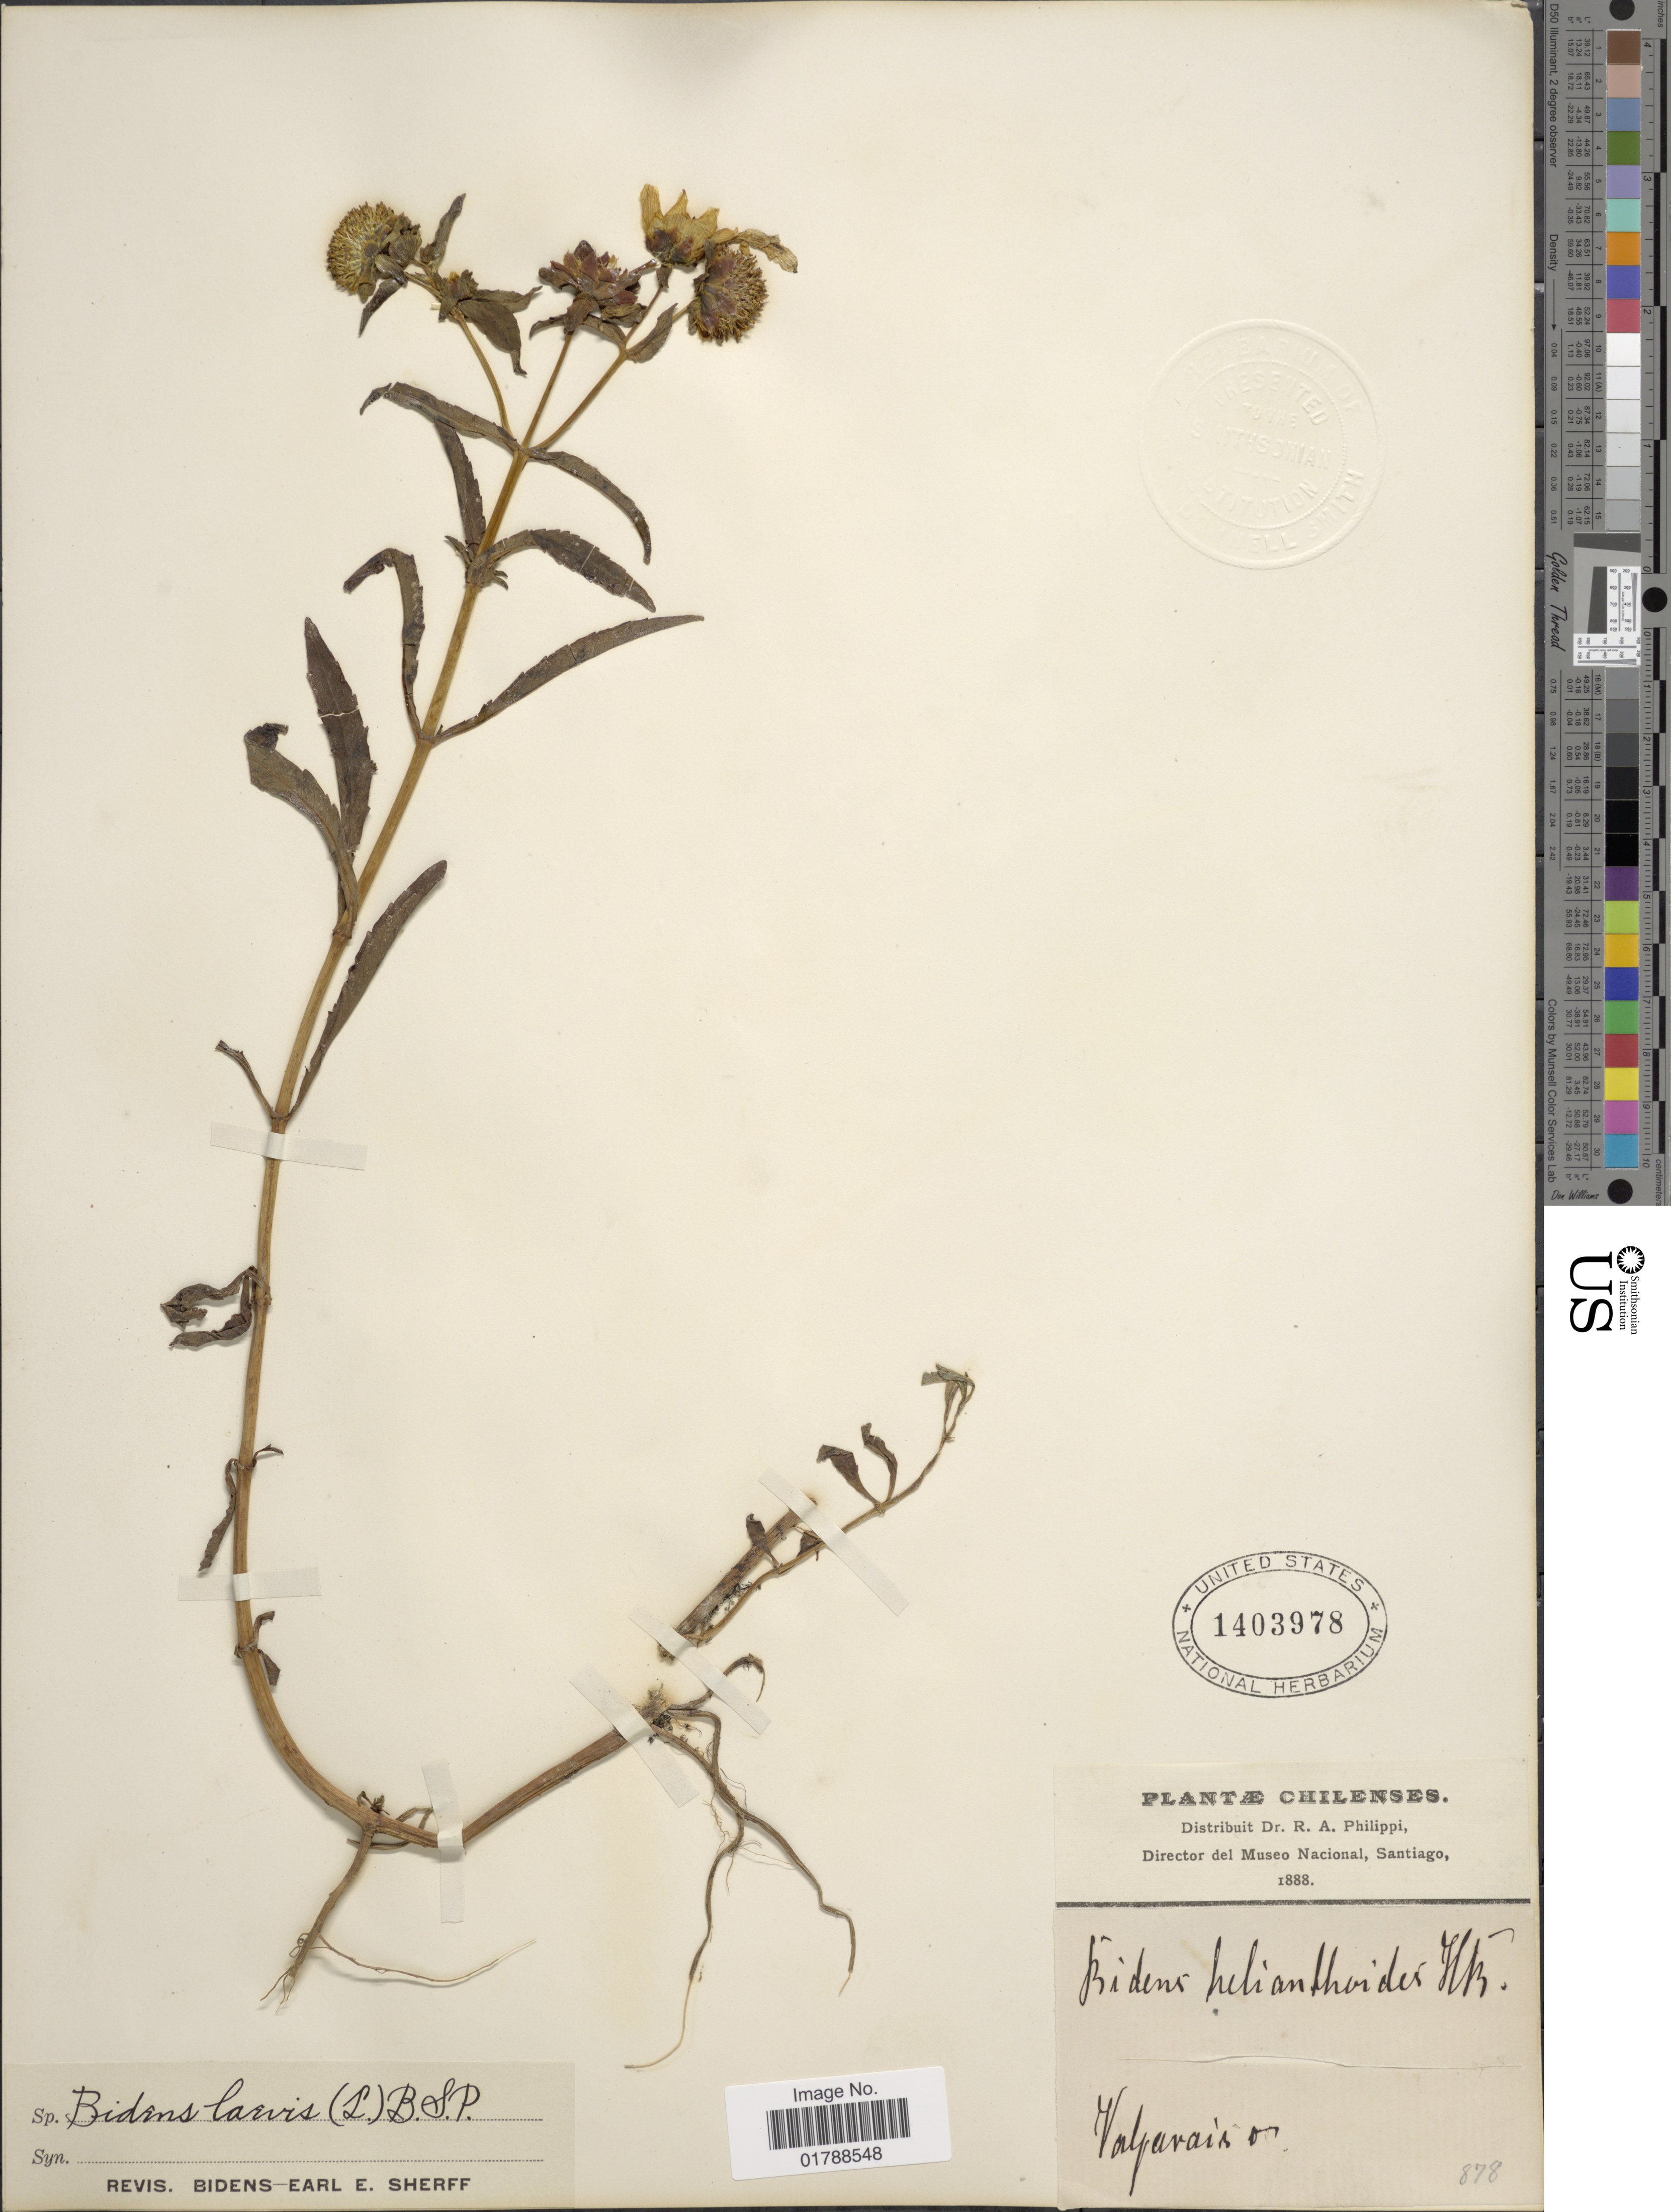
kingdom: Plantae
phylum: Tracheophyta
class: Magnoliopsida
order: Asterales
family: Asteraceae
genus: Bidens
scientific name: Bidens laevis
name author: (L.) Britton, Stearns & Poggenb.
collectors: R. A. Philippi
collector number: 878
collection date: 1888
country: Chile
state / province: Valparaíso (V)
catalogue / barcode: US 1403978